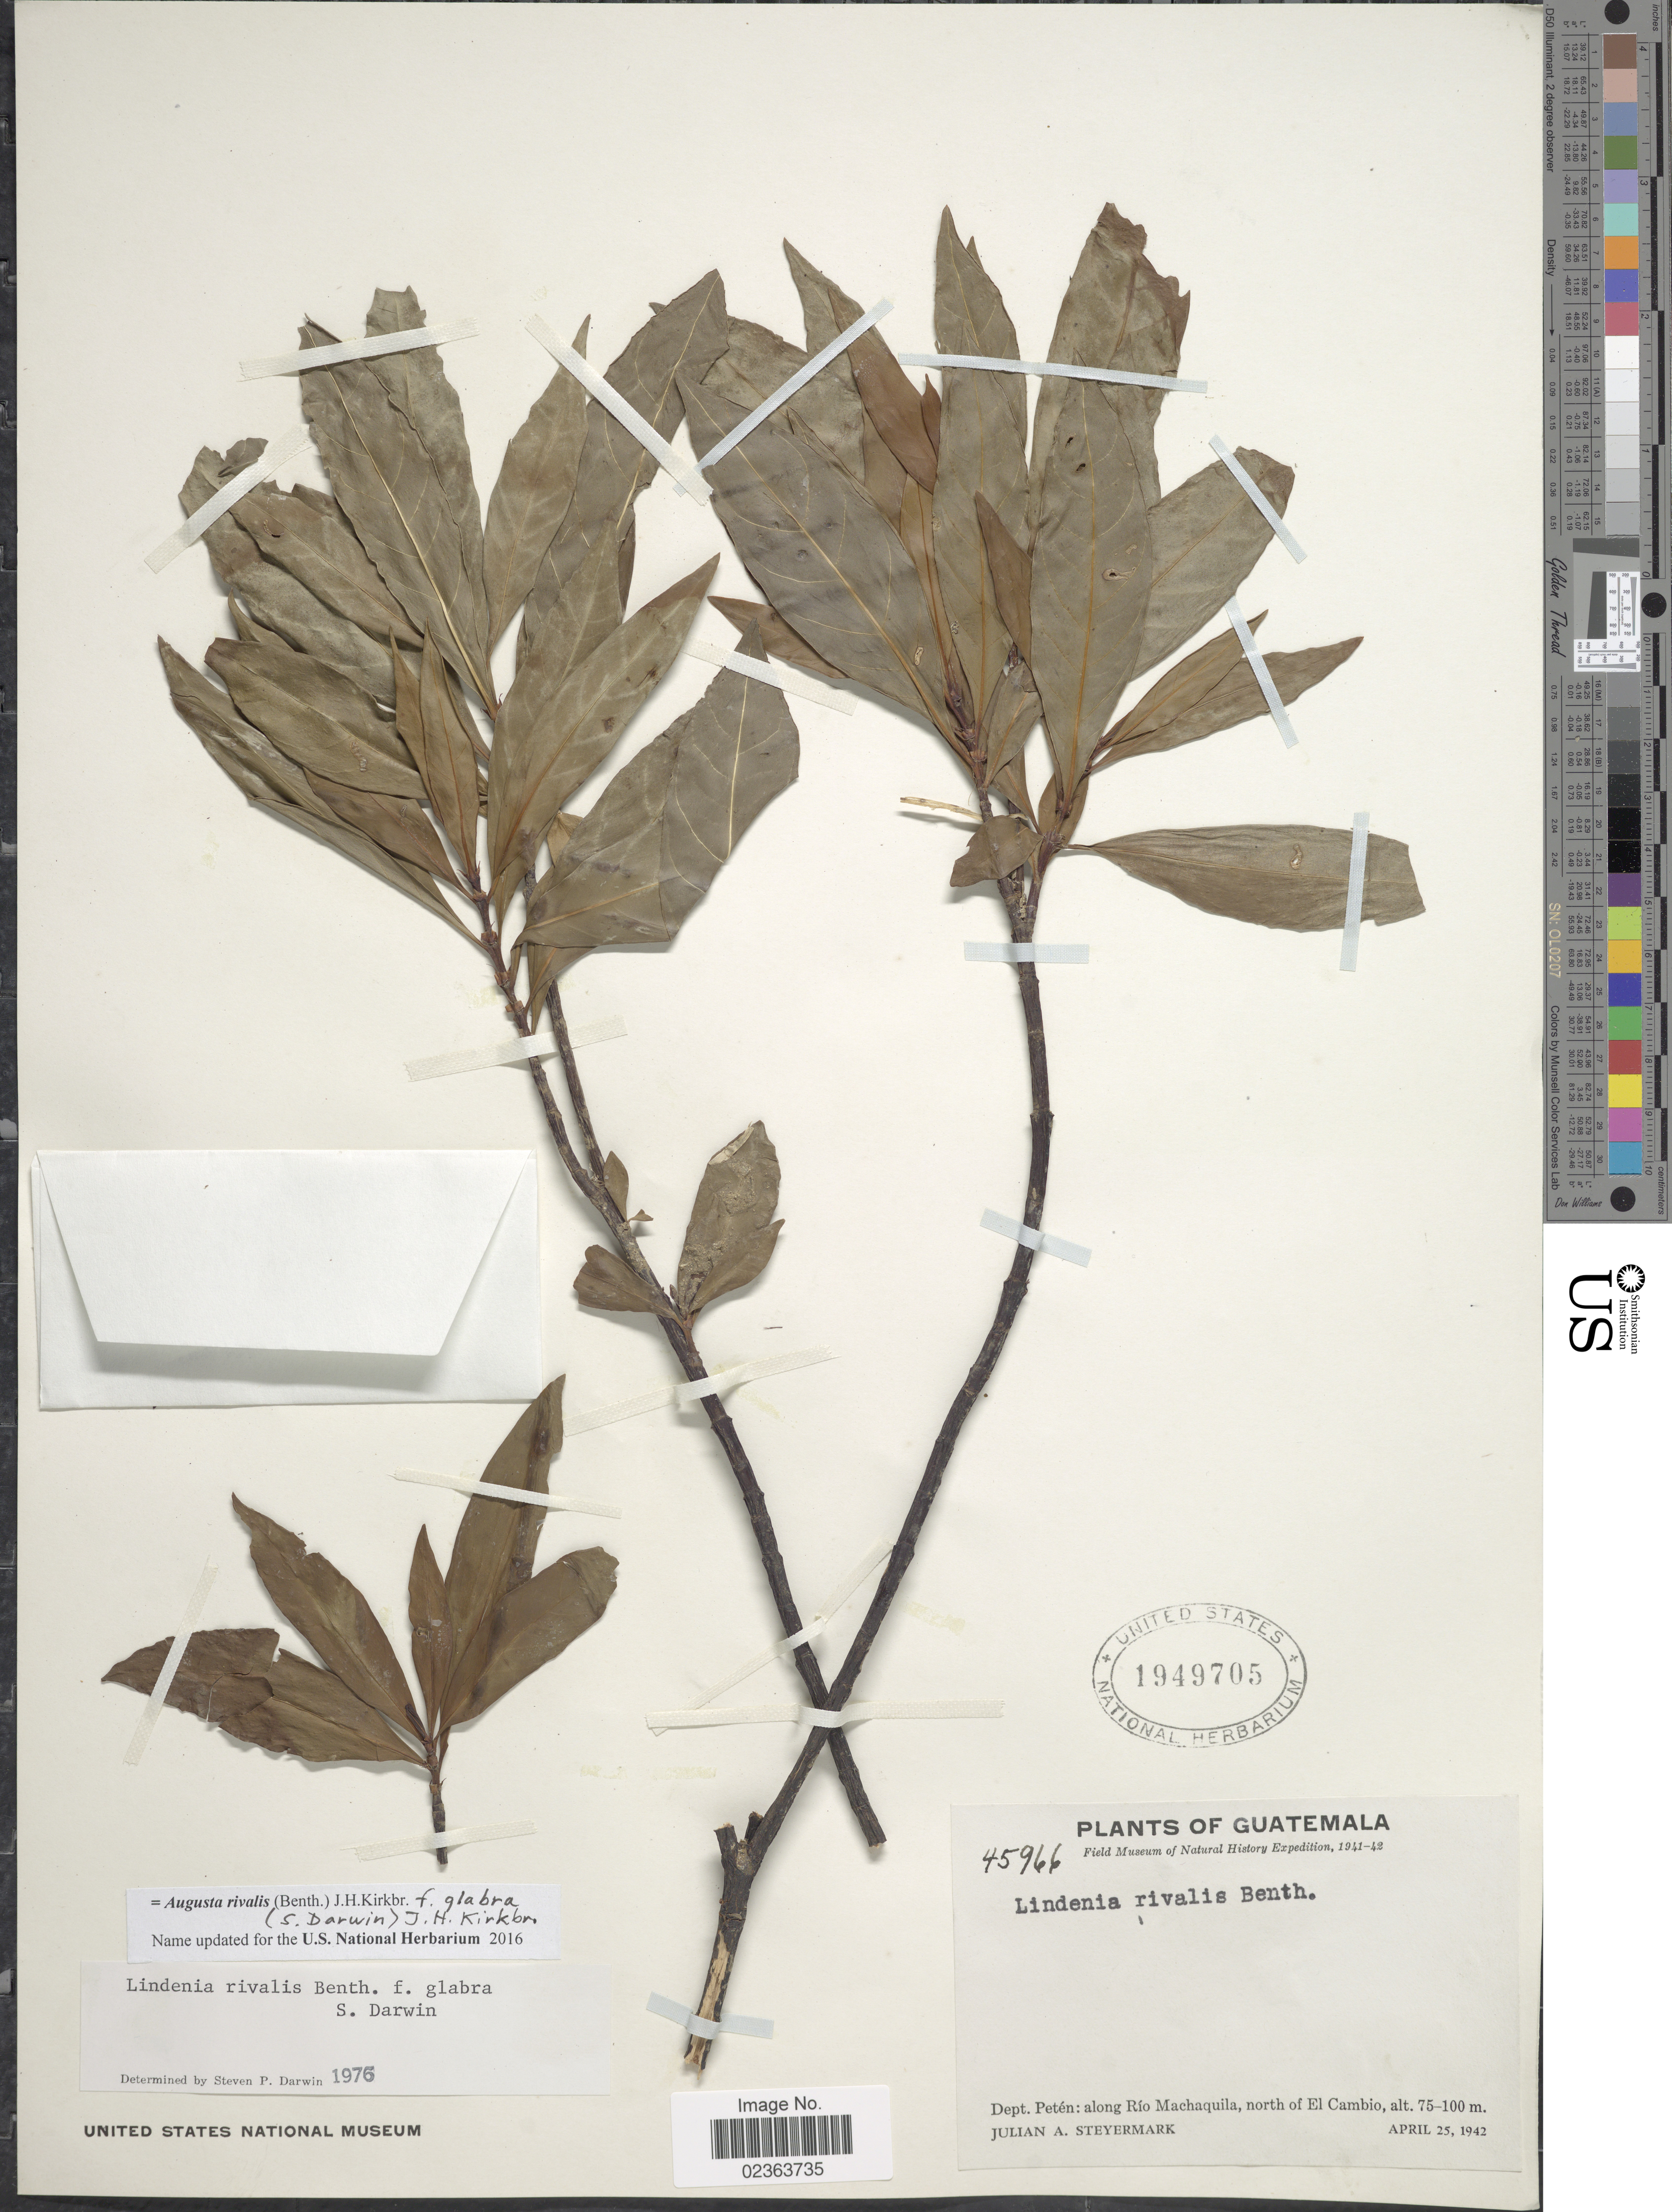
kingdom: Plantae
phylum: Tracheophyta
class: Magnoliopsida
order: Gentianales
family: Rubiaceae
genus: Augusta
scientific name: Augusta rivalis f. glabra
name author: (S.P. Darwin) J.H. Kirkbr.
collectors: J. Steyermark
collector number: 45966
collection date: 1942-04-25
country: Guatemala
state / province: El Petén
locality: Dept. Peten: along Rio Machaquila, north of El Cambio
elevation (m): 75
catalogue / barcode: US 1949705